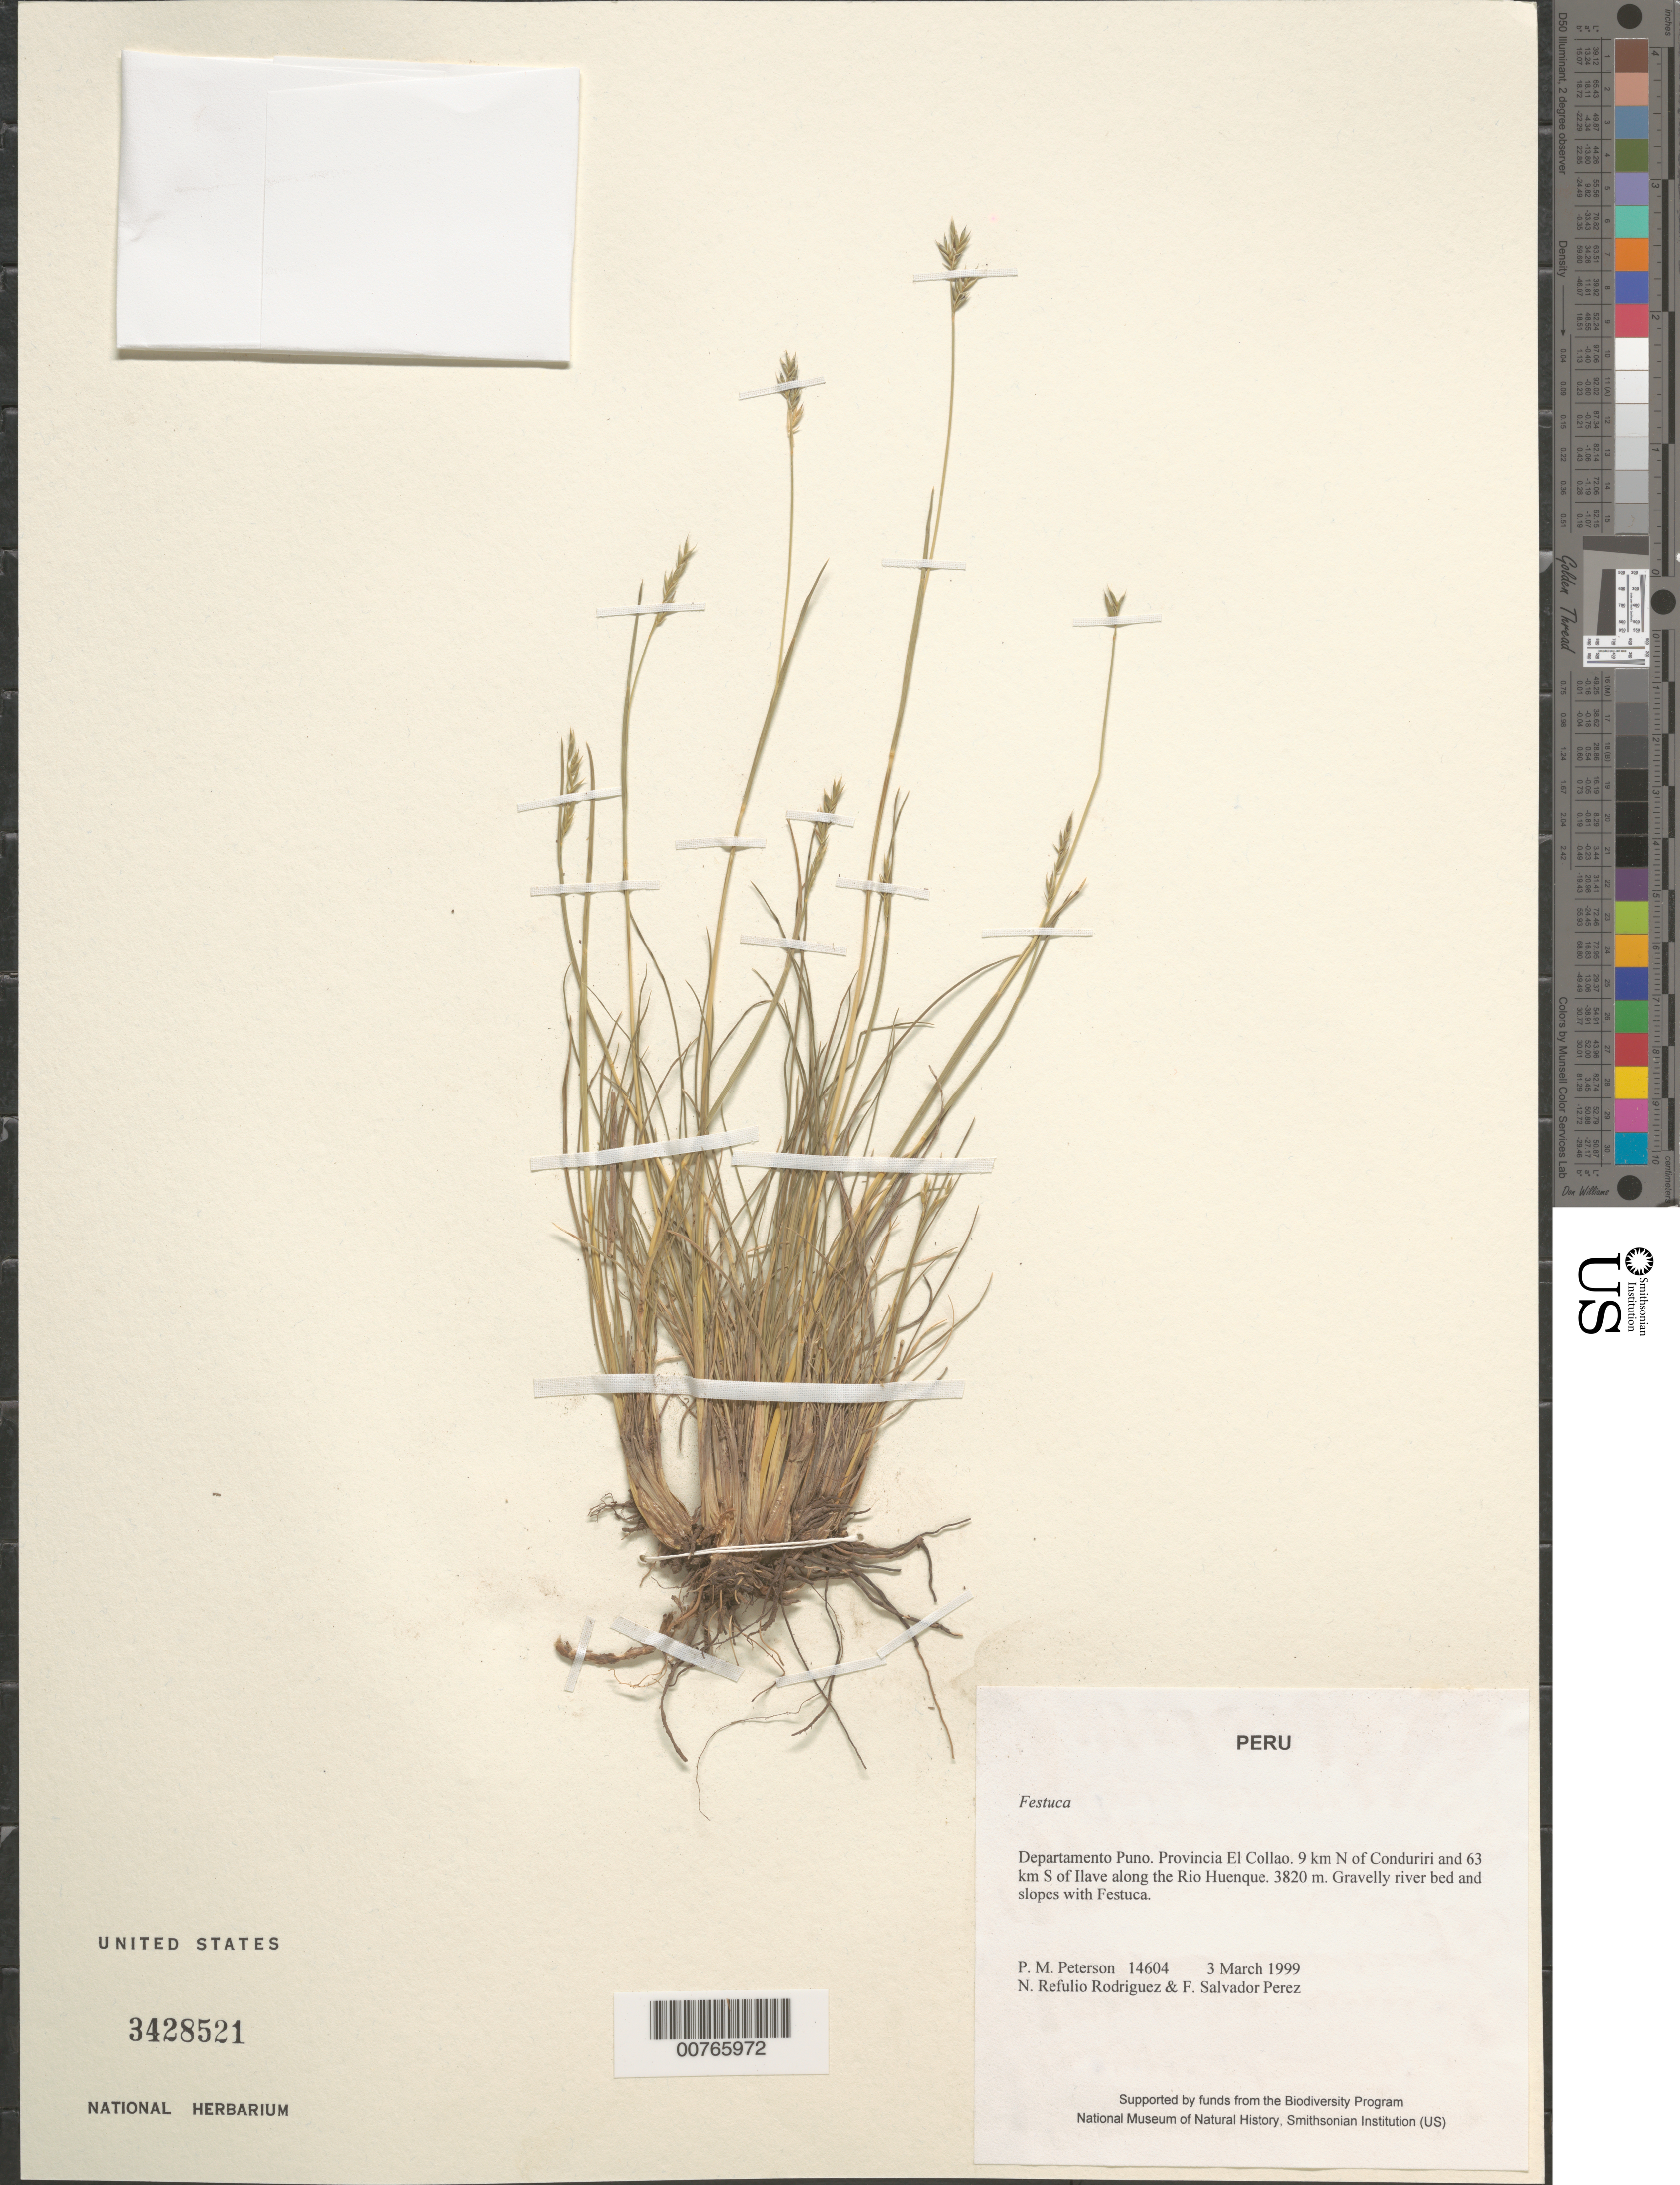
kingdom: Plantae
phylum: Tracheophyta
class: Liliopsida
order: Poales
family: Poaceae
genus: Festuca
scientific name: Festuca sp.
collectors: P. M. Peterson, N. Refulio-Rodríguez & F. Salvador Perez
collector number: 14604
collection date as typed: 03 Mar 1999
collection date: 1999-03-03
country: Peru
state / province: Puno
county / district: El Collao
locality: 9 km N of Conduriri and 63 km S of Ilave along the Rio Huenque.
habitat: Gravelly river bed and slopes with Festuca.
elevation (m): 3820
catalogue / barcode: US 3428521